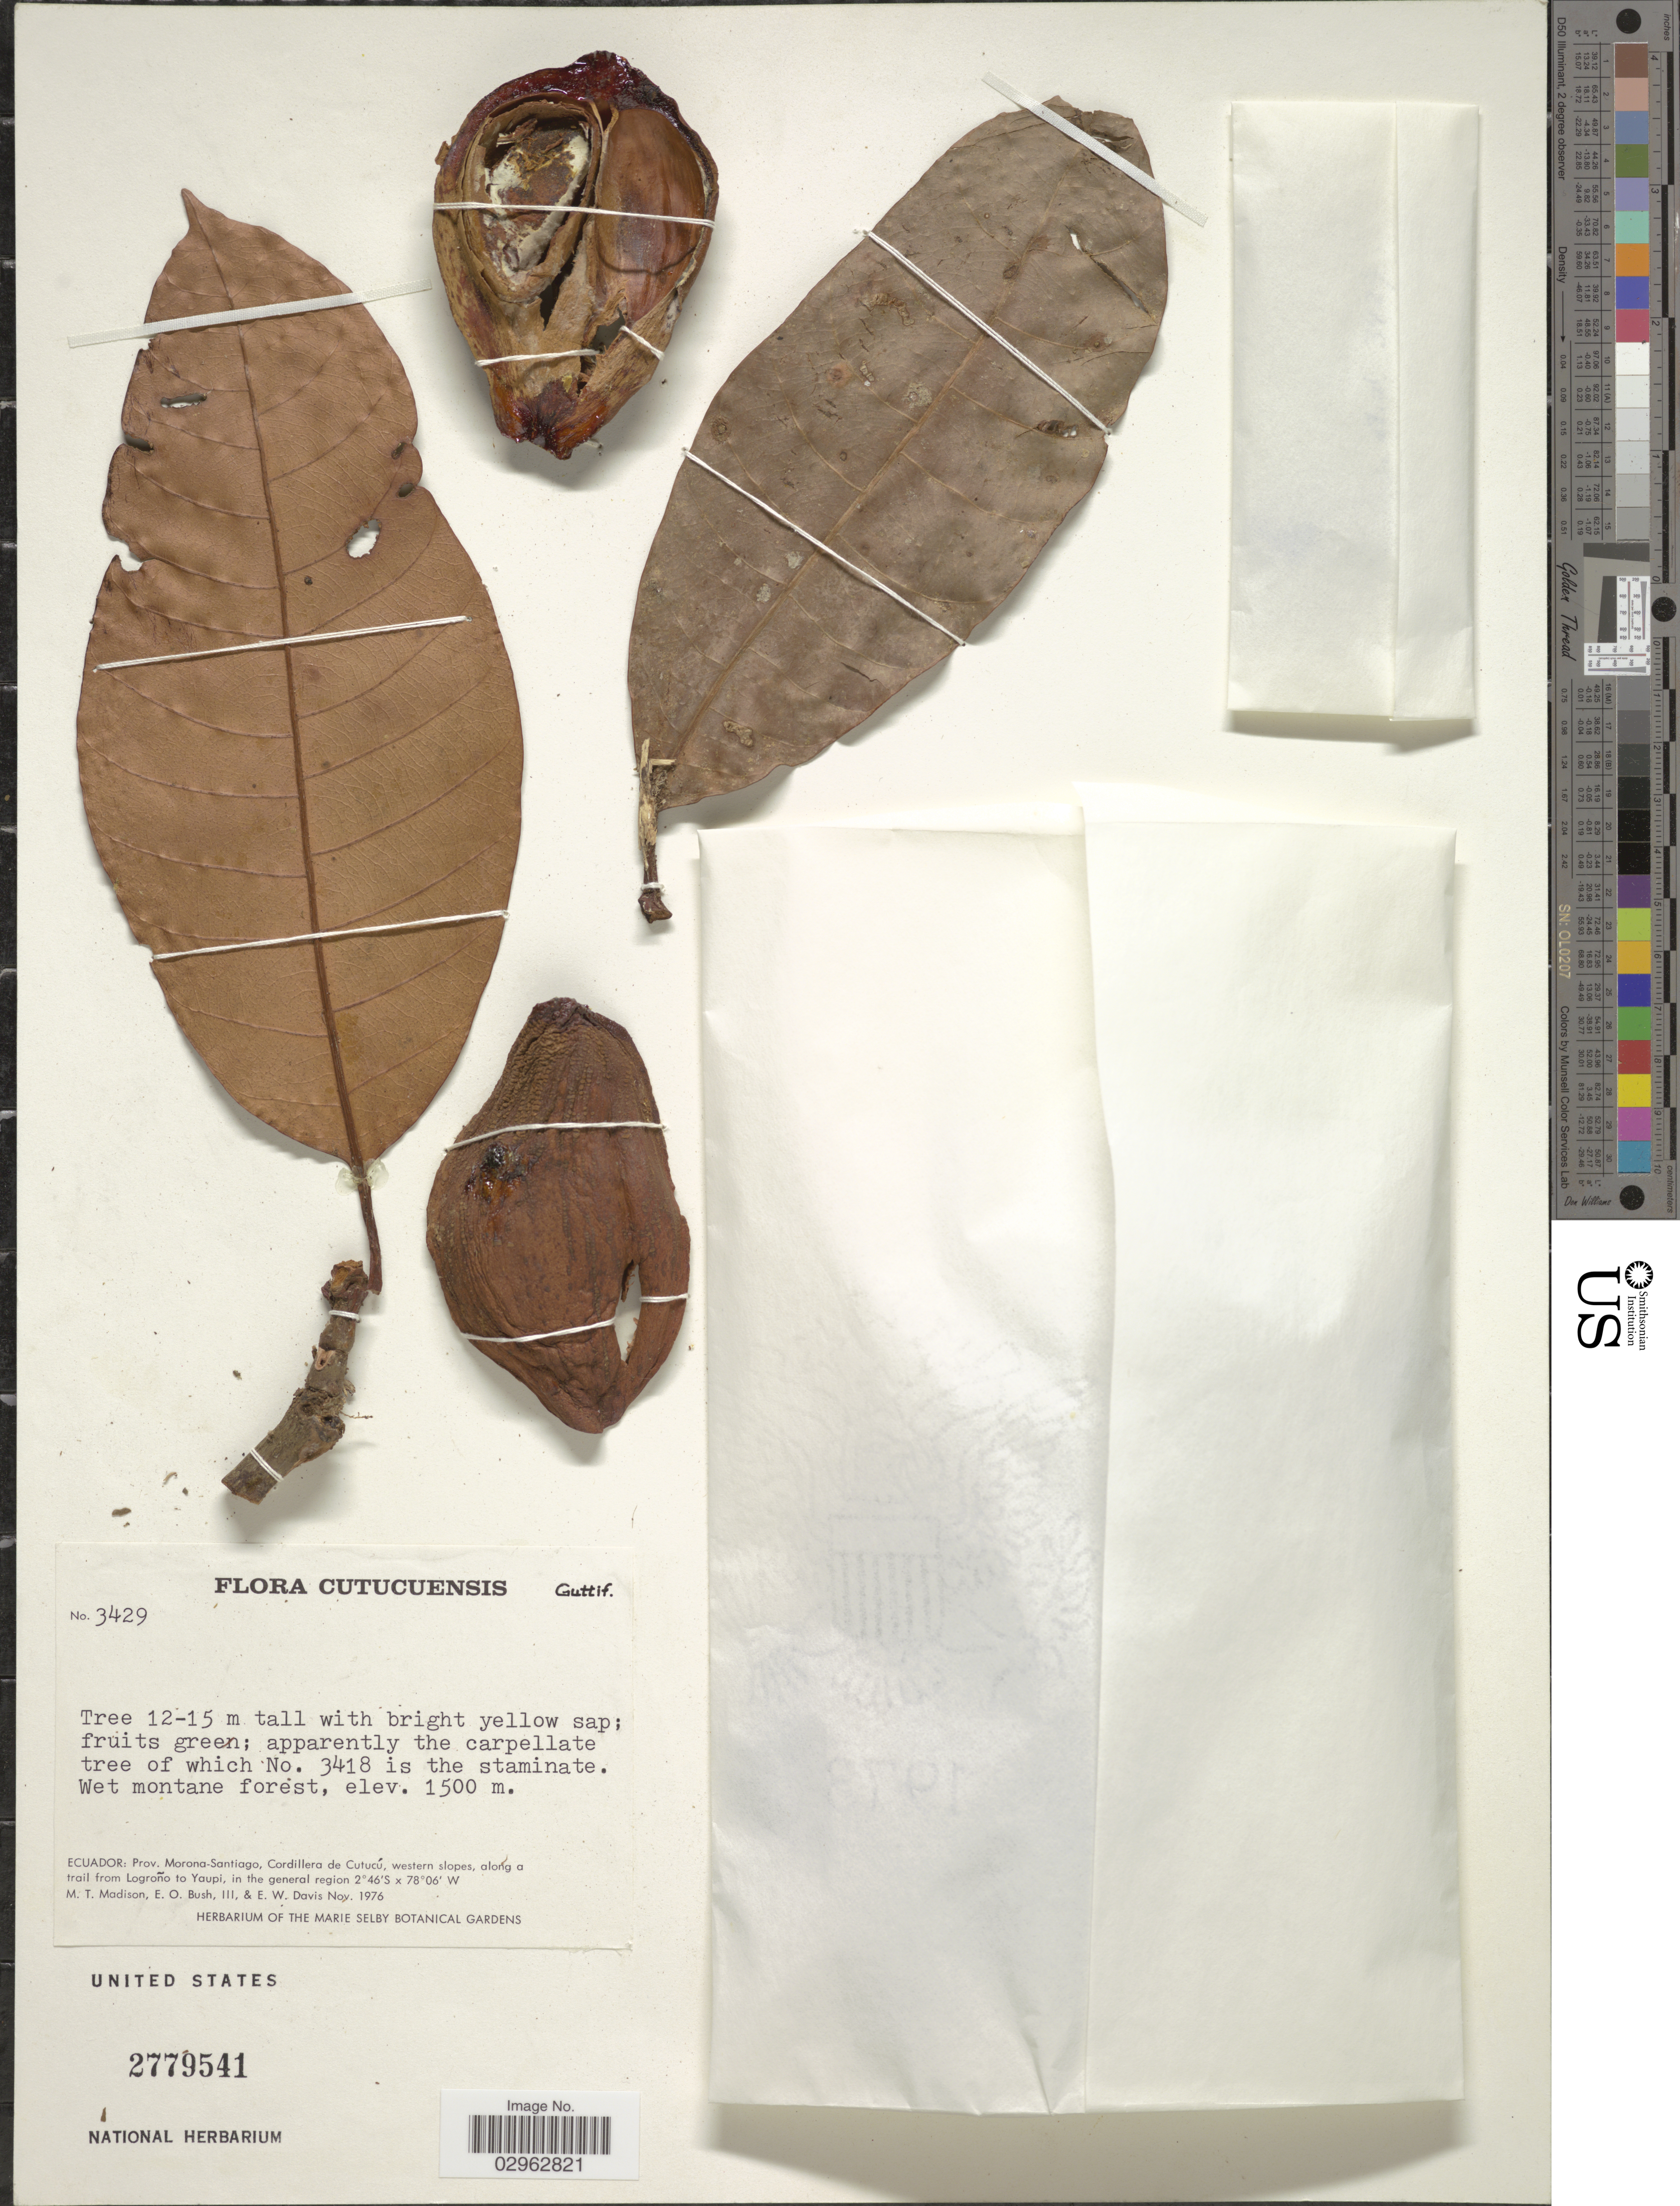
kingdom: Plantae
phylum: Tracheophyta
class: Magnoliopsida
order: Malpighiales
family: Clusiaceae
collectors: M. T. Madison, E. O. Bush & E. W. Davis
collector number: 3429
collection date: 1976-11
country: Ecuador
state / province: Morona-Santiago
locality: Cutucuensis. Cordillera de Cutucú, western slopes, along a trail from Logroño to Yaupi, in the general region.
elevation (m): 1500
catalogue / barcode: US 2779541